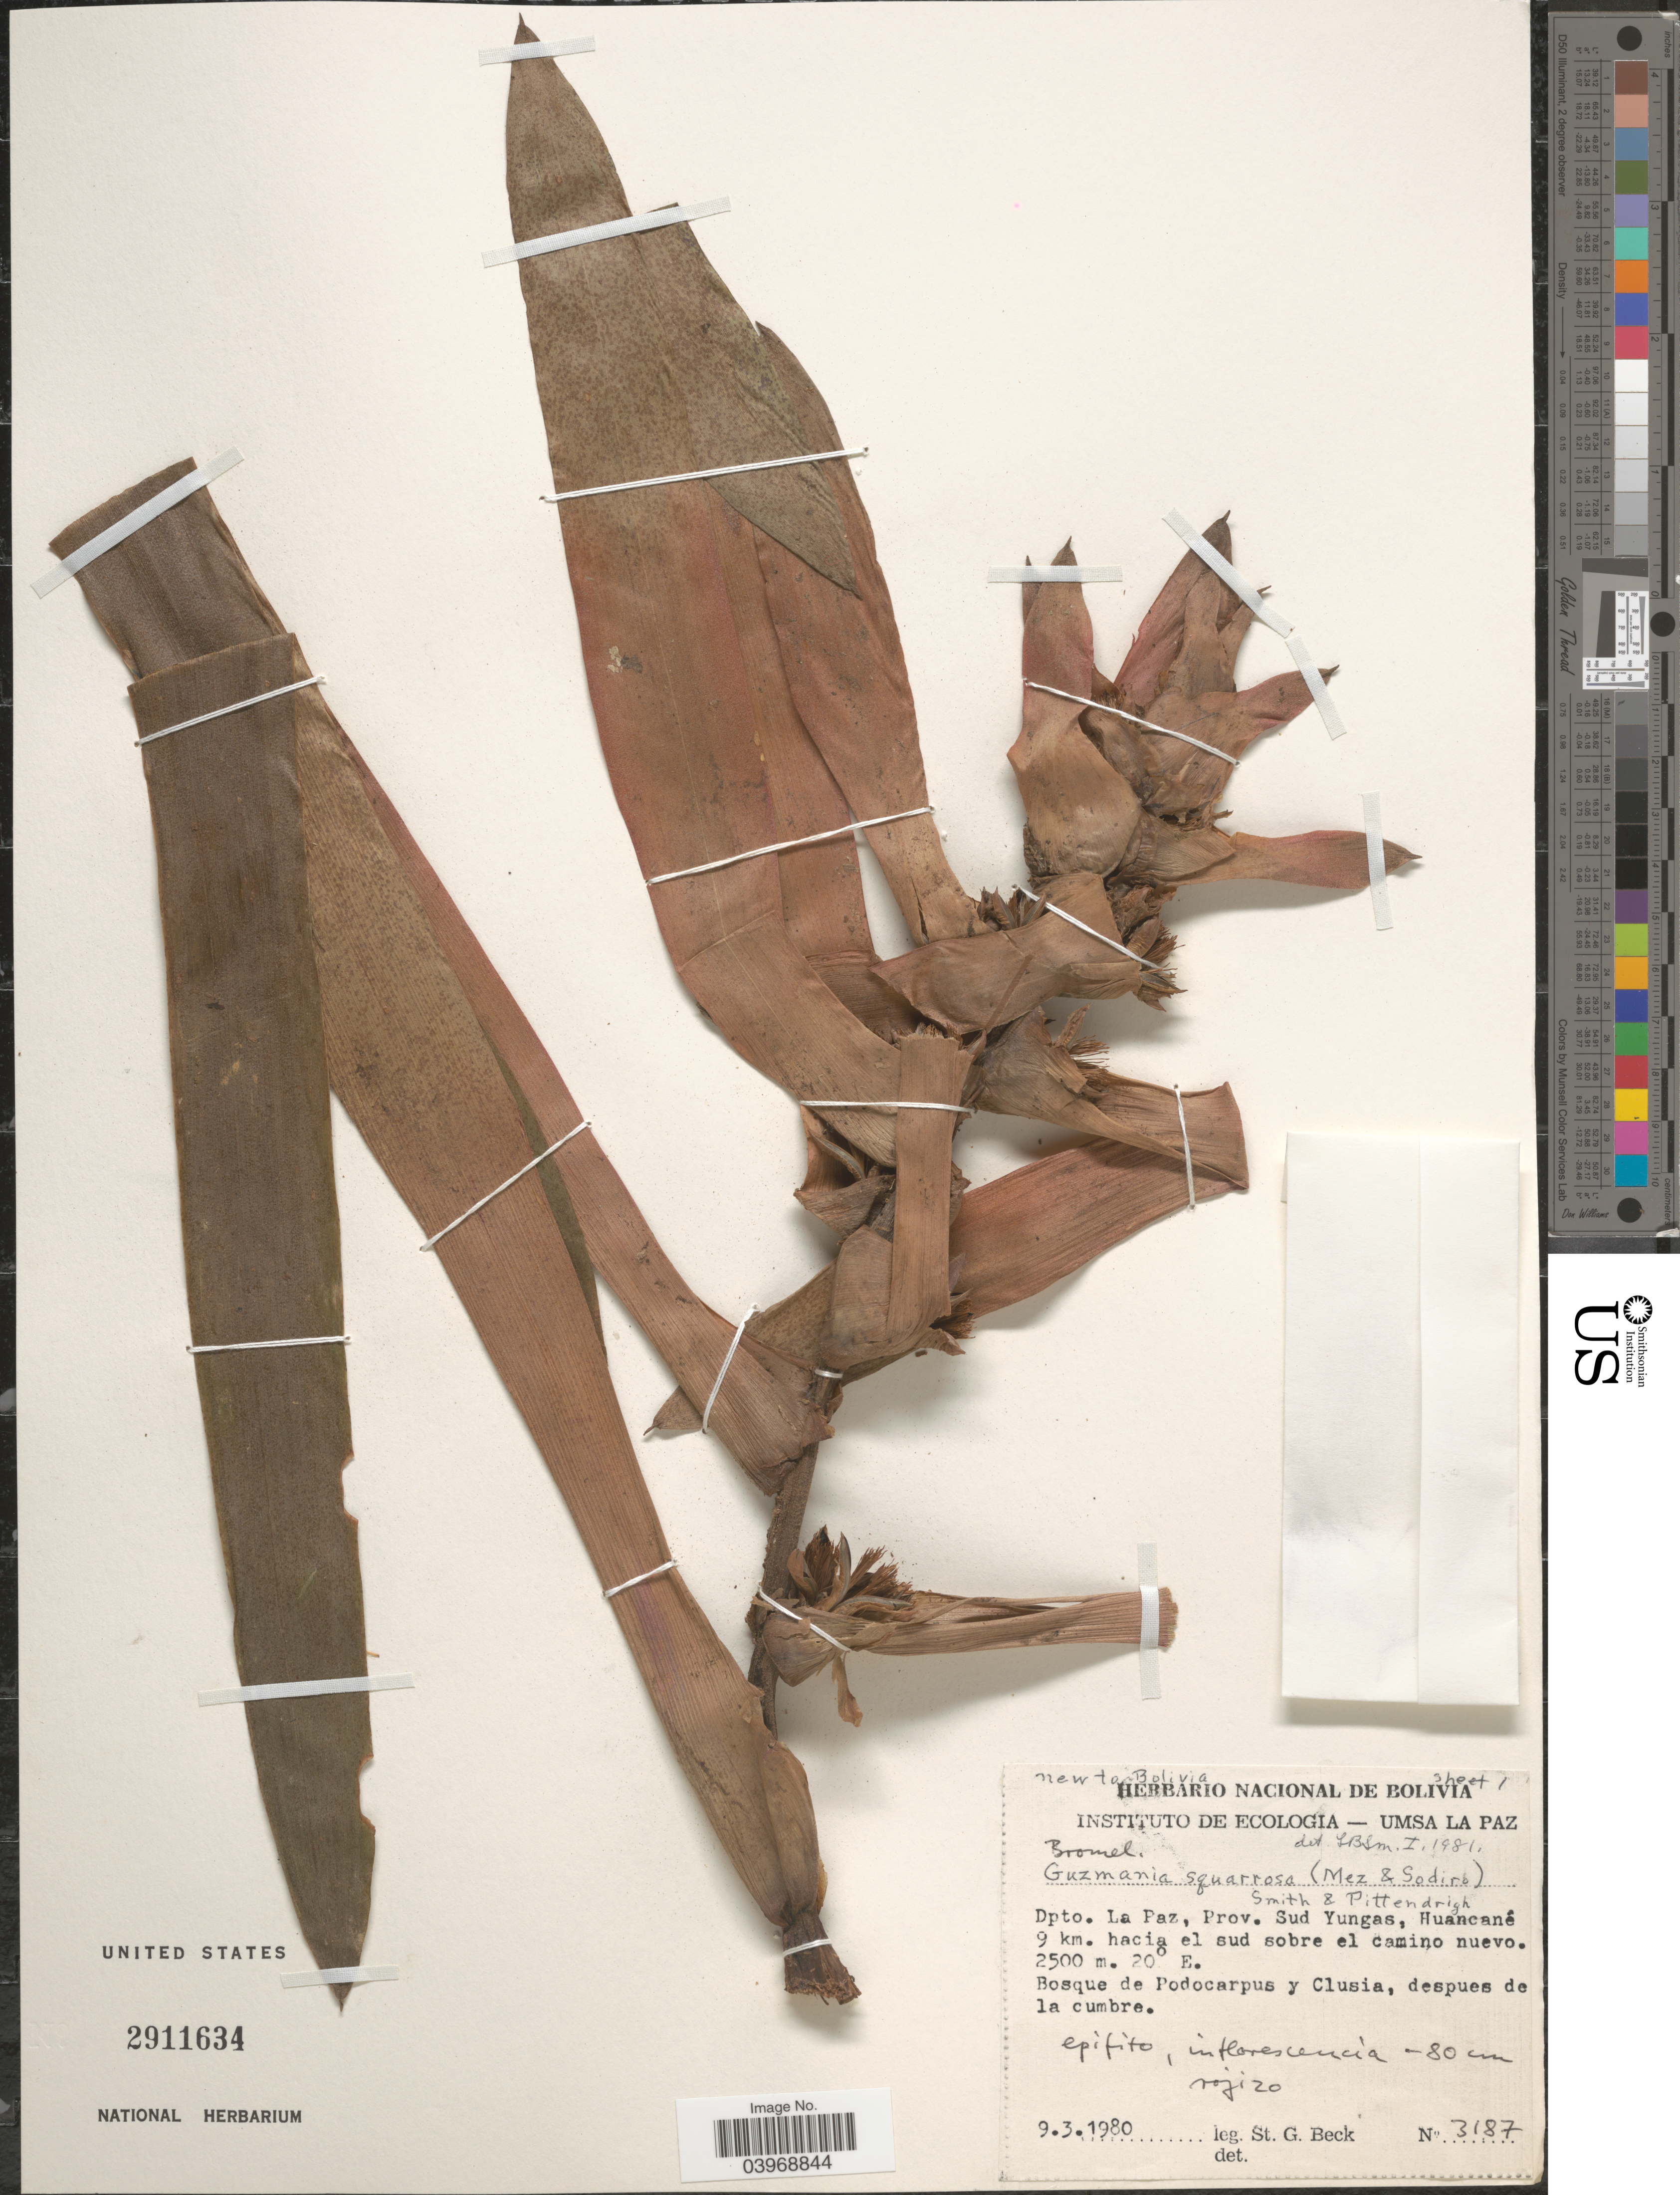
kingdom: Plantae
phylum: Tracheophyta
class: Liliopsida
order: Poales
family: Bromeliaceae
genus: Guzmania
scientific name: Guzmania squarrosa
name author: (Mez & Sodiro) L.B. Sm. & Pittendr.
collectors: S. G. Beck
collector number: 3187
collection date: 1980-03-09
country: Bolivia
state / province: La Paz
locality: Dpto. La Paz, Prov. Sud Yungas, Huancané 9 km. hacia el sud sobre el camino nuevo. Bosque de Podocarpus y Clusia, despues de la cumbre.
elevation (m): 2500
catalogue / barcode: US 2911634